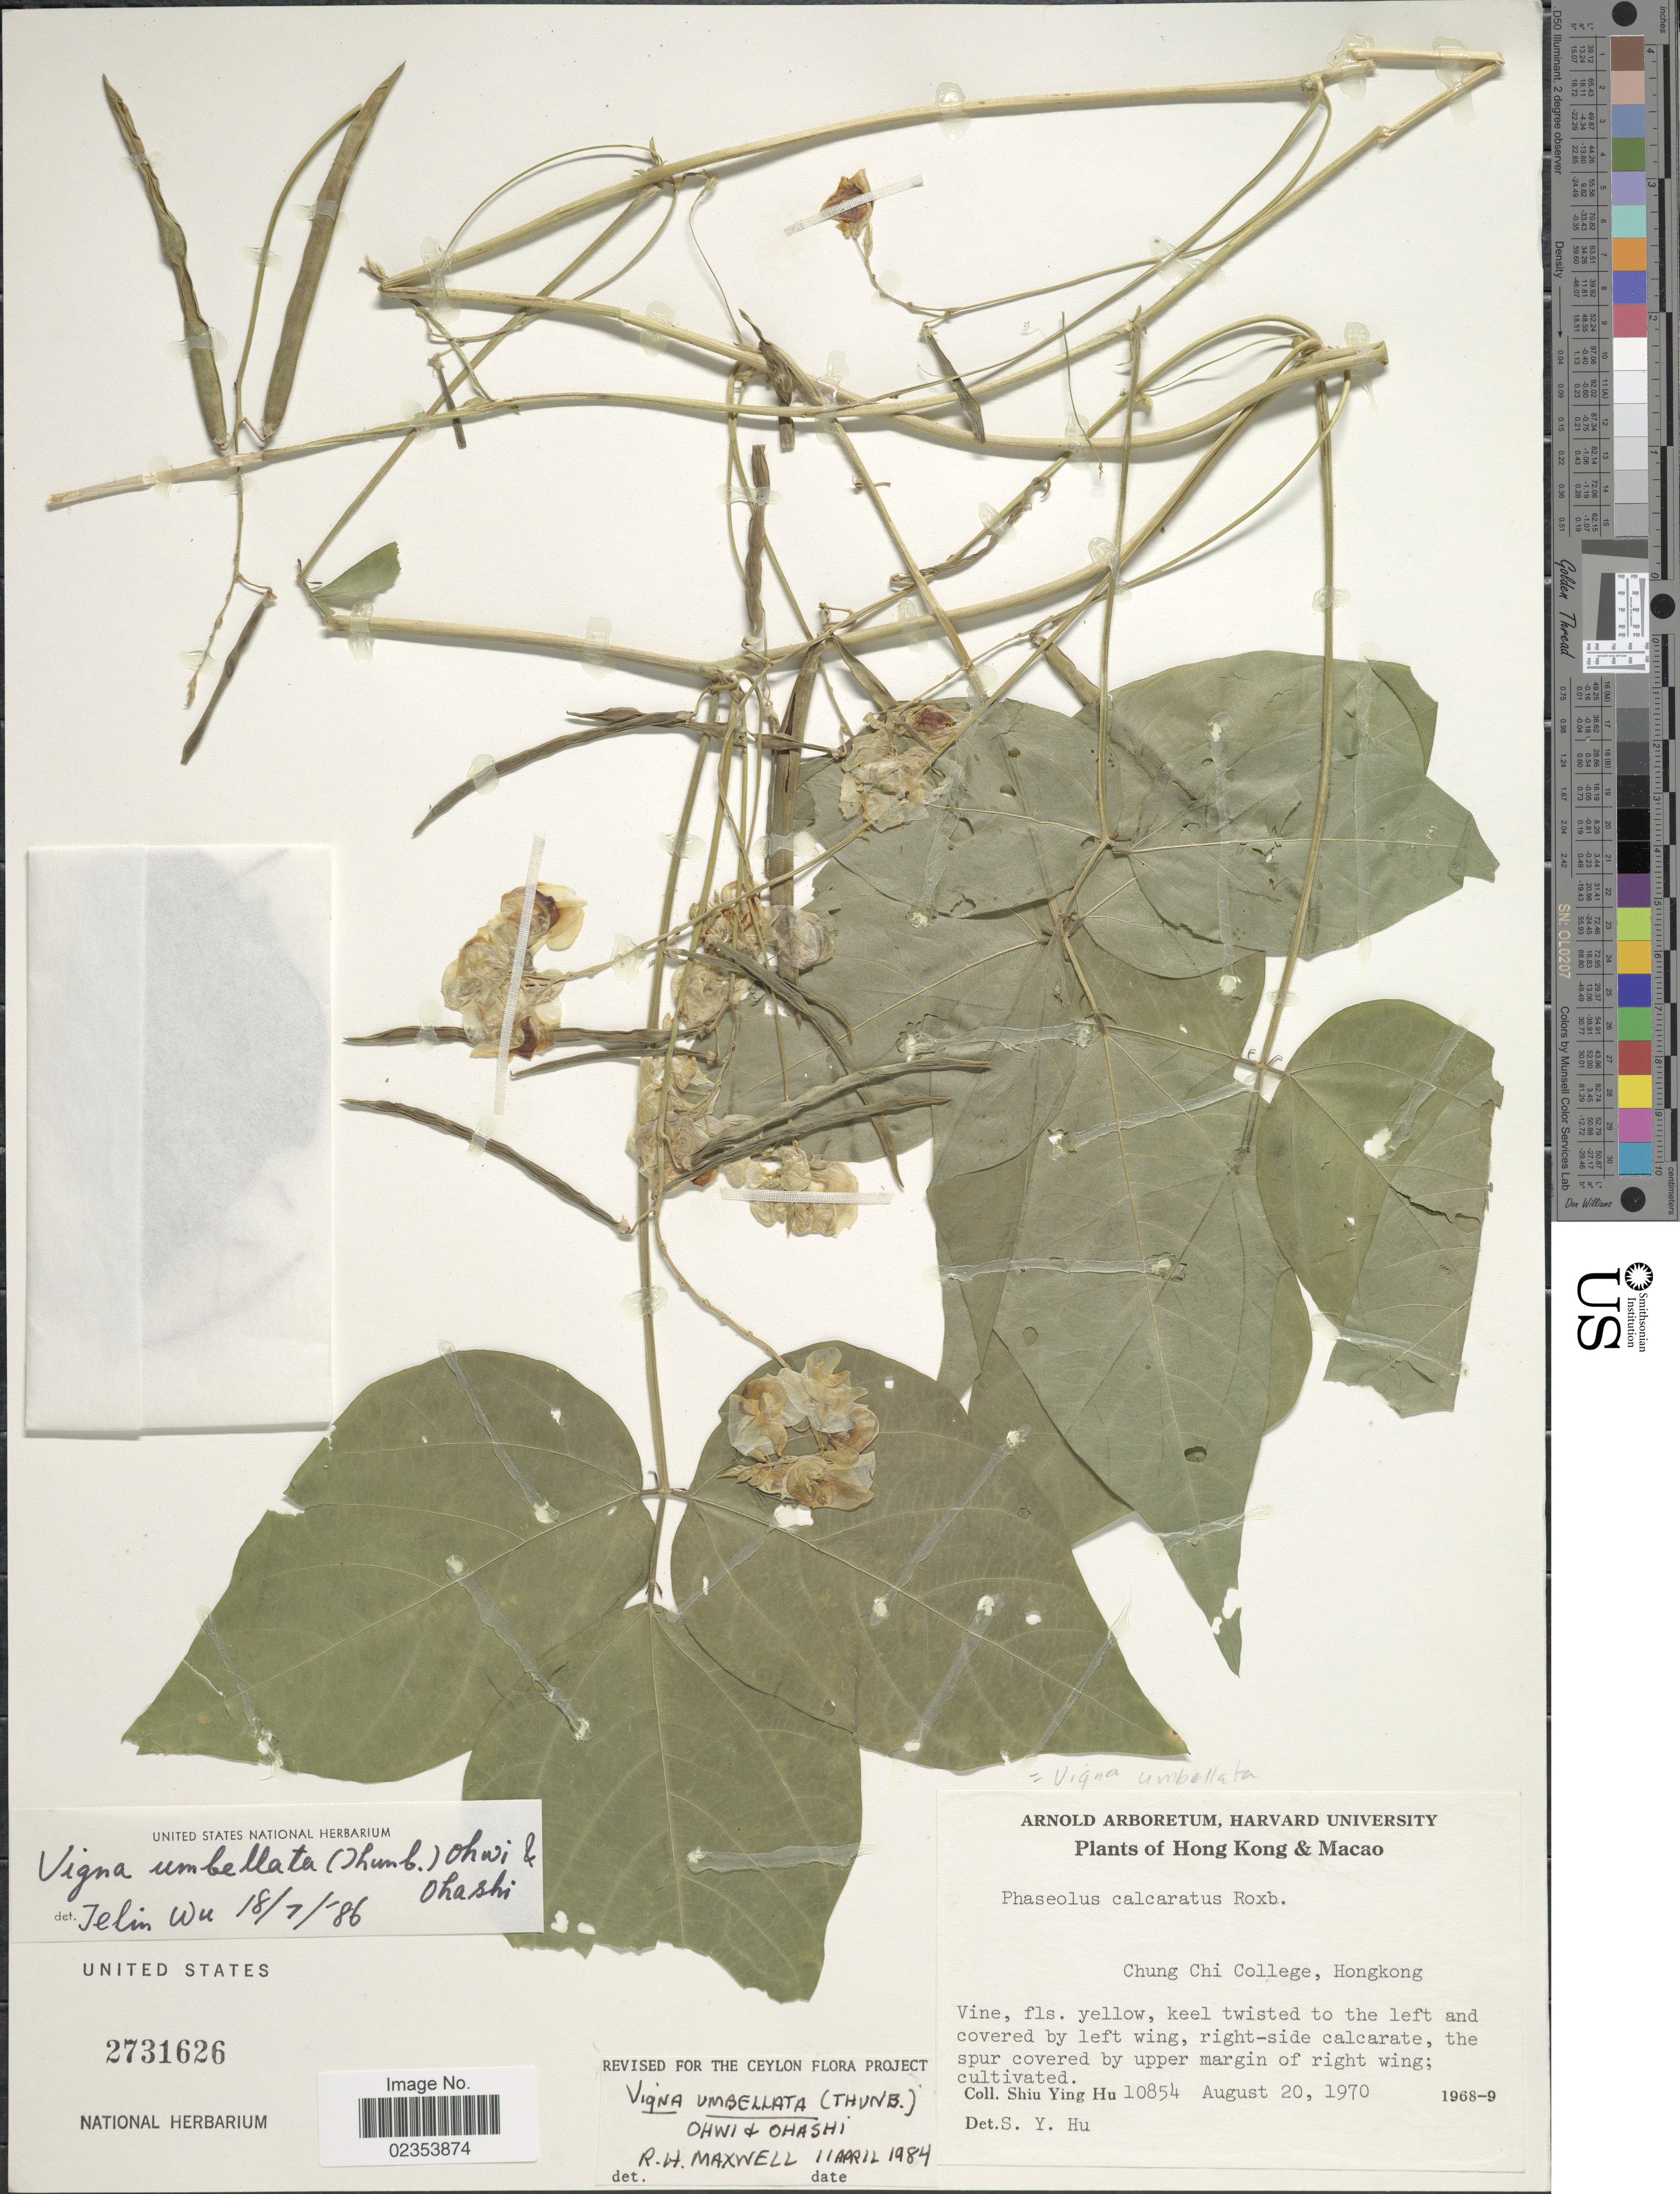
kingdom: Plantae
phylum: Tracheophyta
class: Magnoliopsida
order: Fabales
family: Fabaceae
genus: Vigna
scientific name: Vigna umbellata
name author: (Thunb.) Ohwi & H. Ohashi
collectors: S. Y. Hu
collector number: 10854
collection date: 1970-08-20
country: China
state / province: Hong Kong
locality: Hong Kong & Macao. Chung Chi College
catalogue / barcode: US 2731626